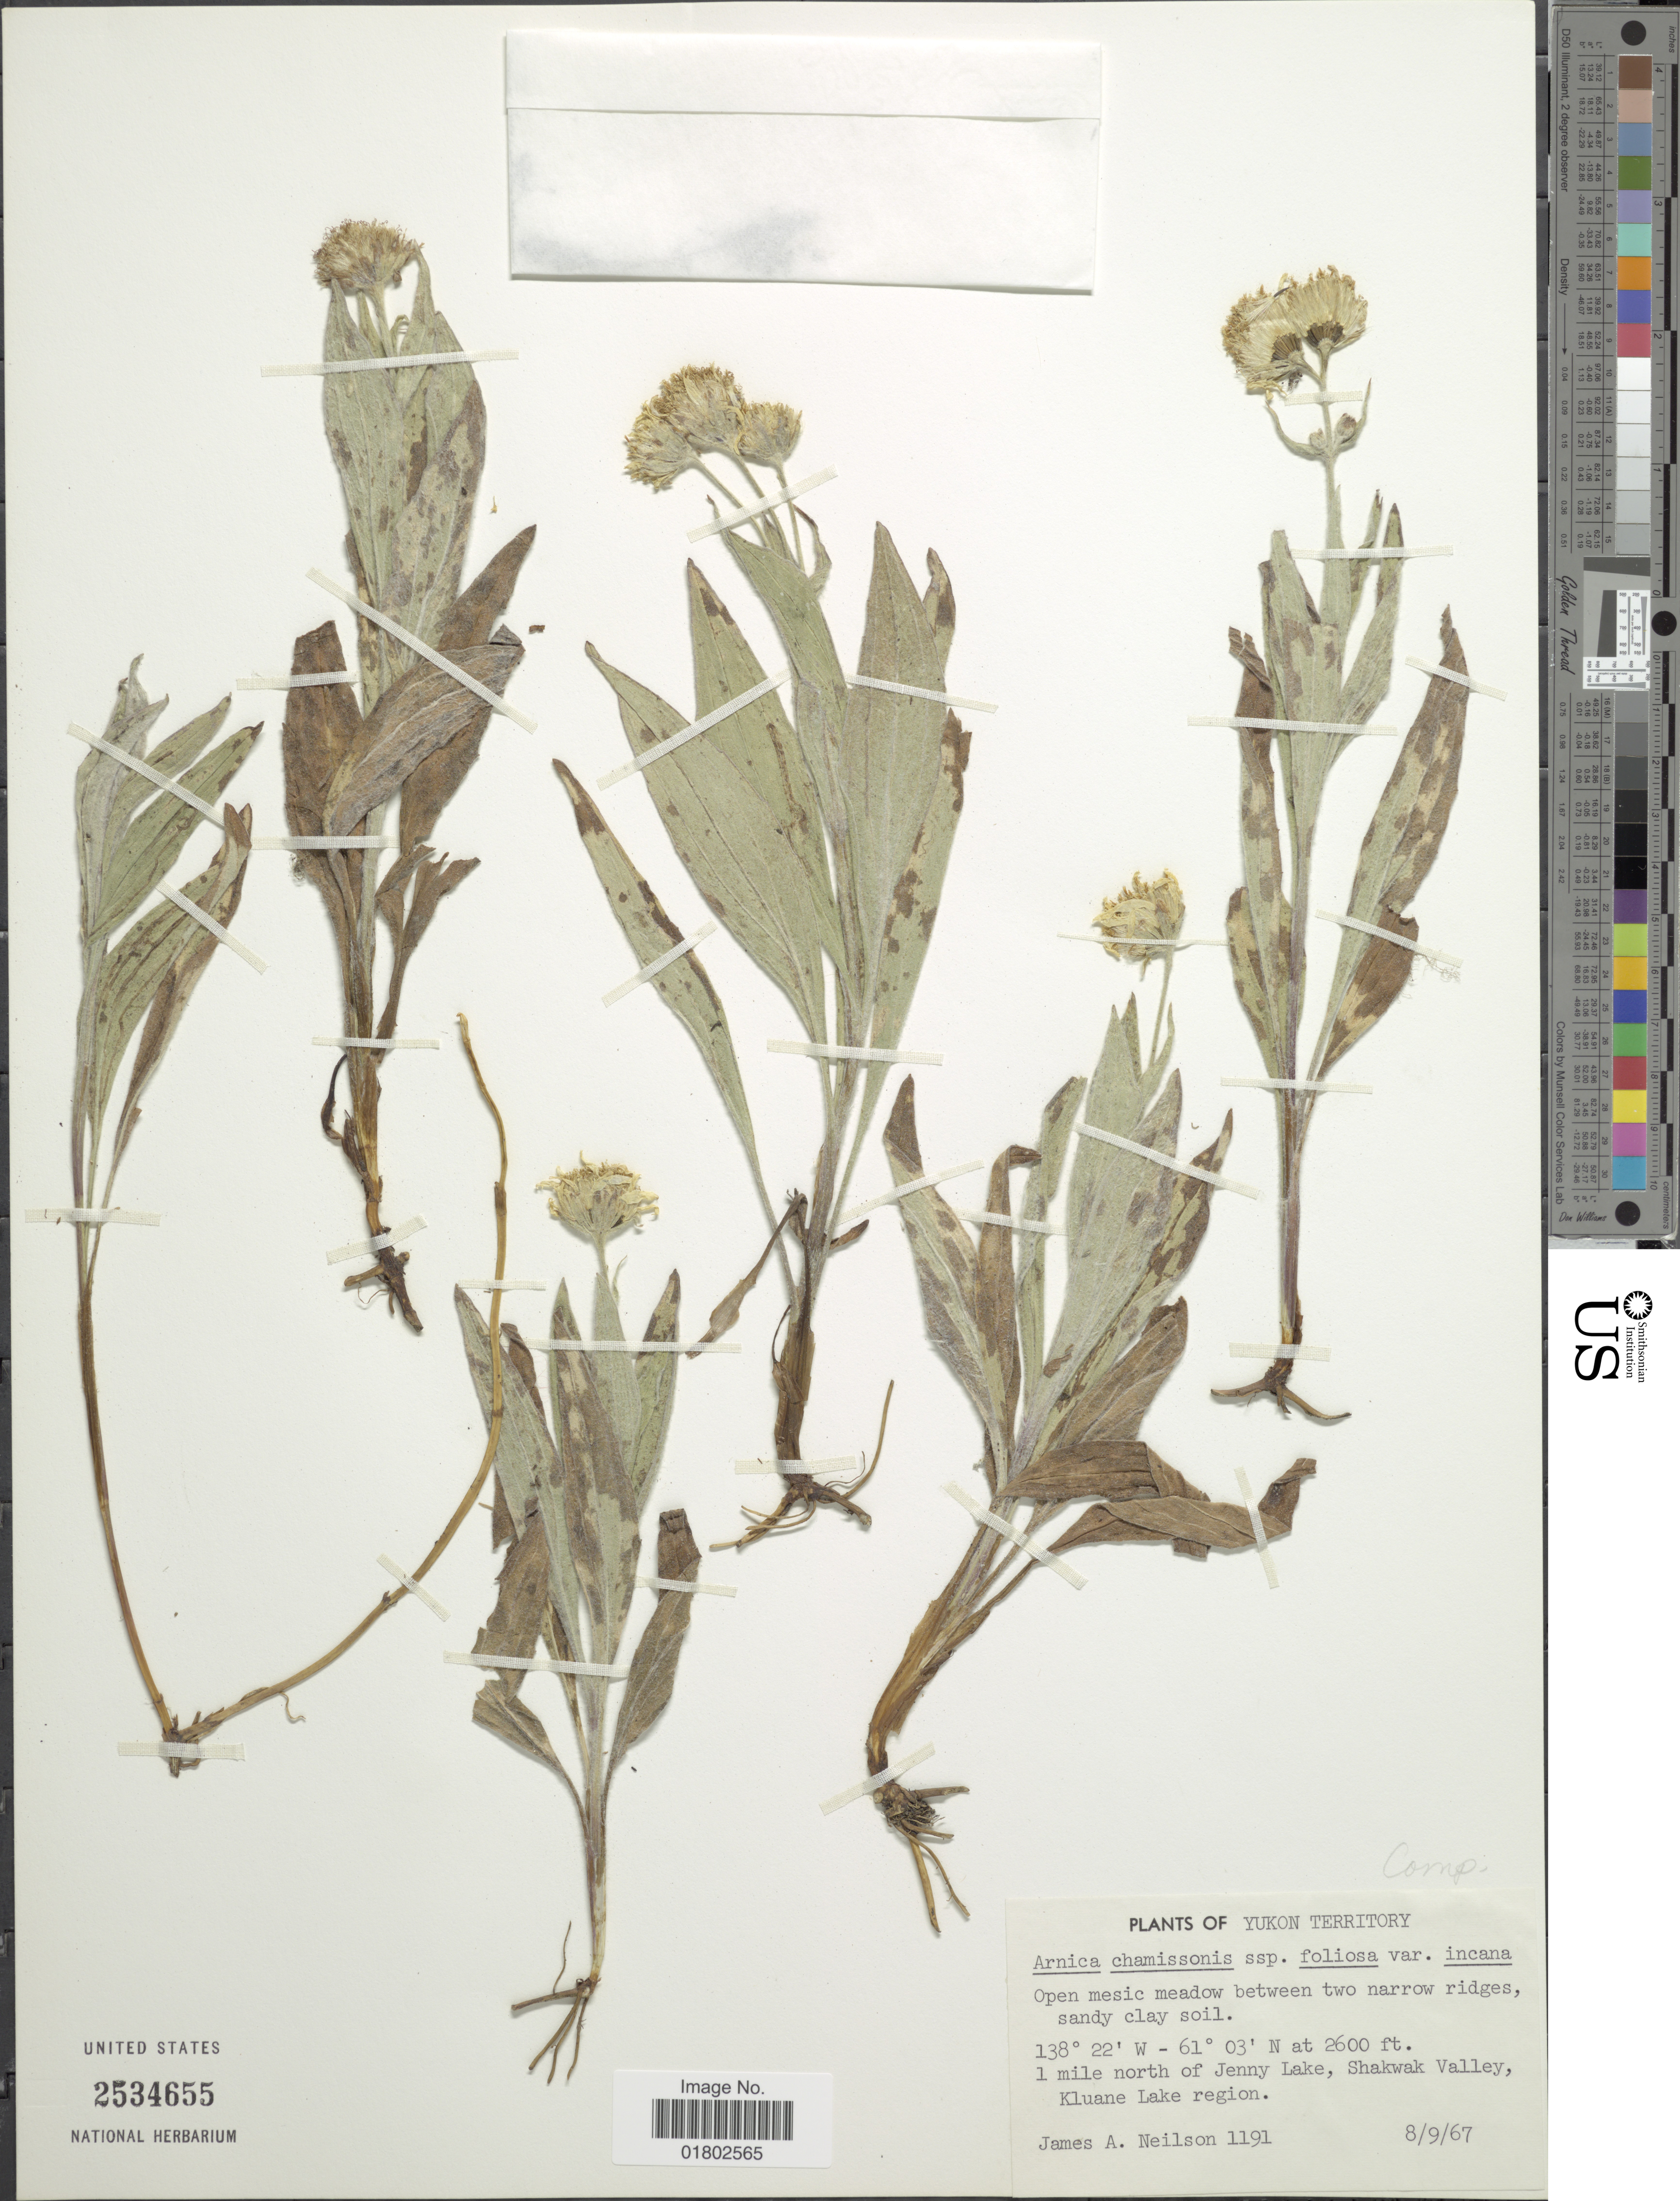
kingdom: Plantae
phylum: Tracheophyta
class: Magnoliopsida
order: Asterales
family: Asteraceae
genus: Arnica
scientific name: Arnica chamissonis subsp. foliosa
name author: (Nutt.) Maguire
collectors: J. Neilson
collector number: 1191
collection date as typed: Transcribed d/m/y: 9/8/67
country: Canada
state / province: Yukon Territory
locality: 1 mile north of Jenny Lake, Shakwak Valley, Kluane Lake region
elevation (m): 792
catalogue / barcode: US 2534655